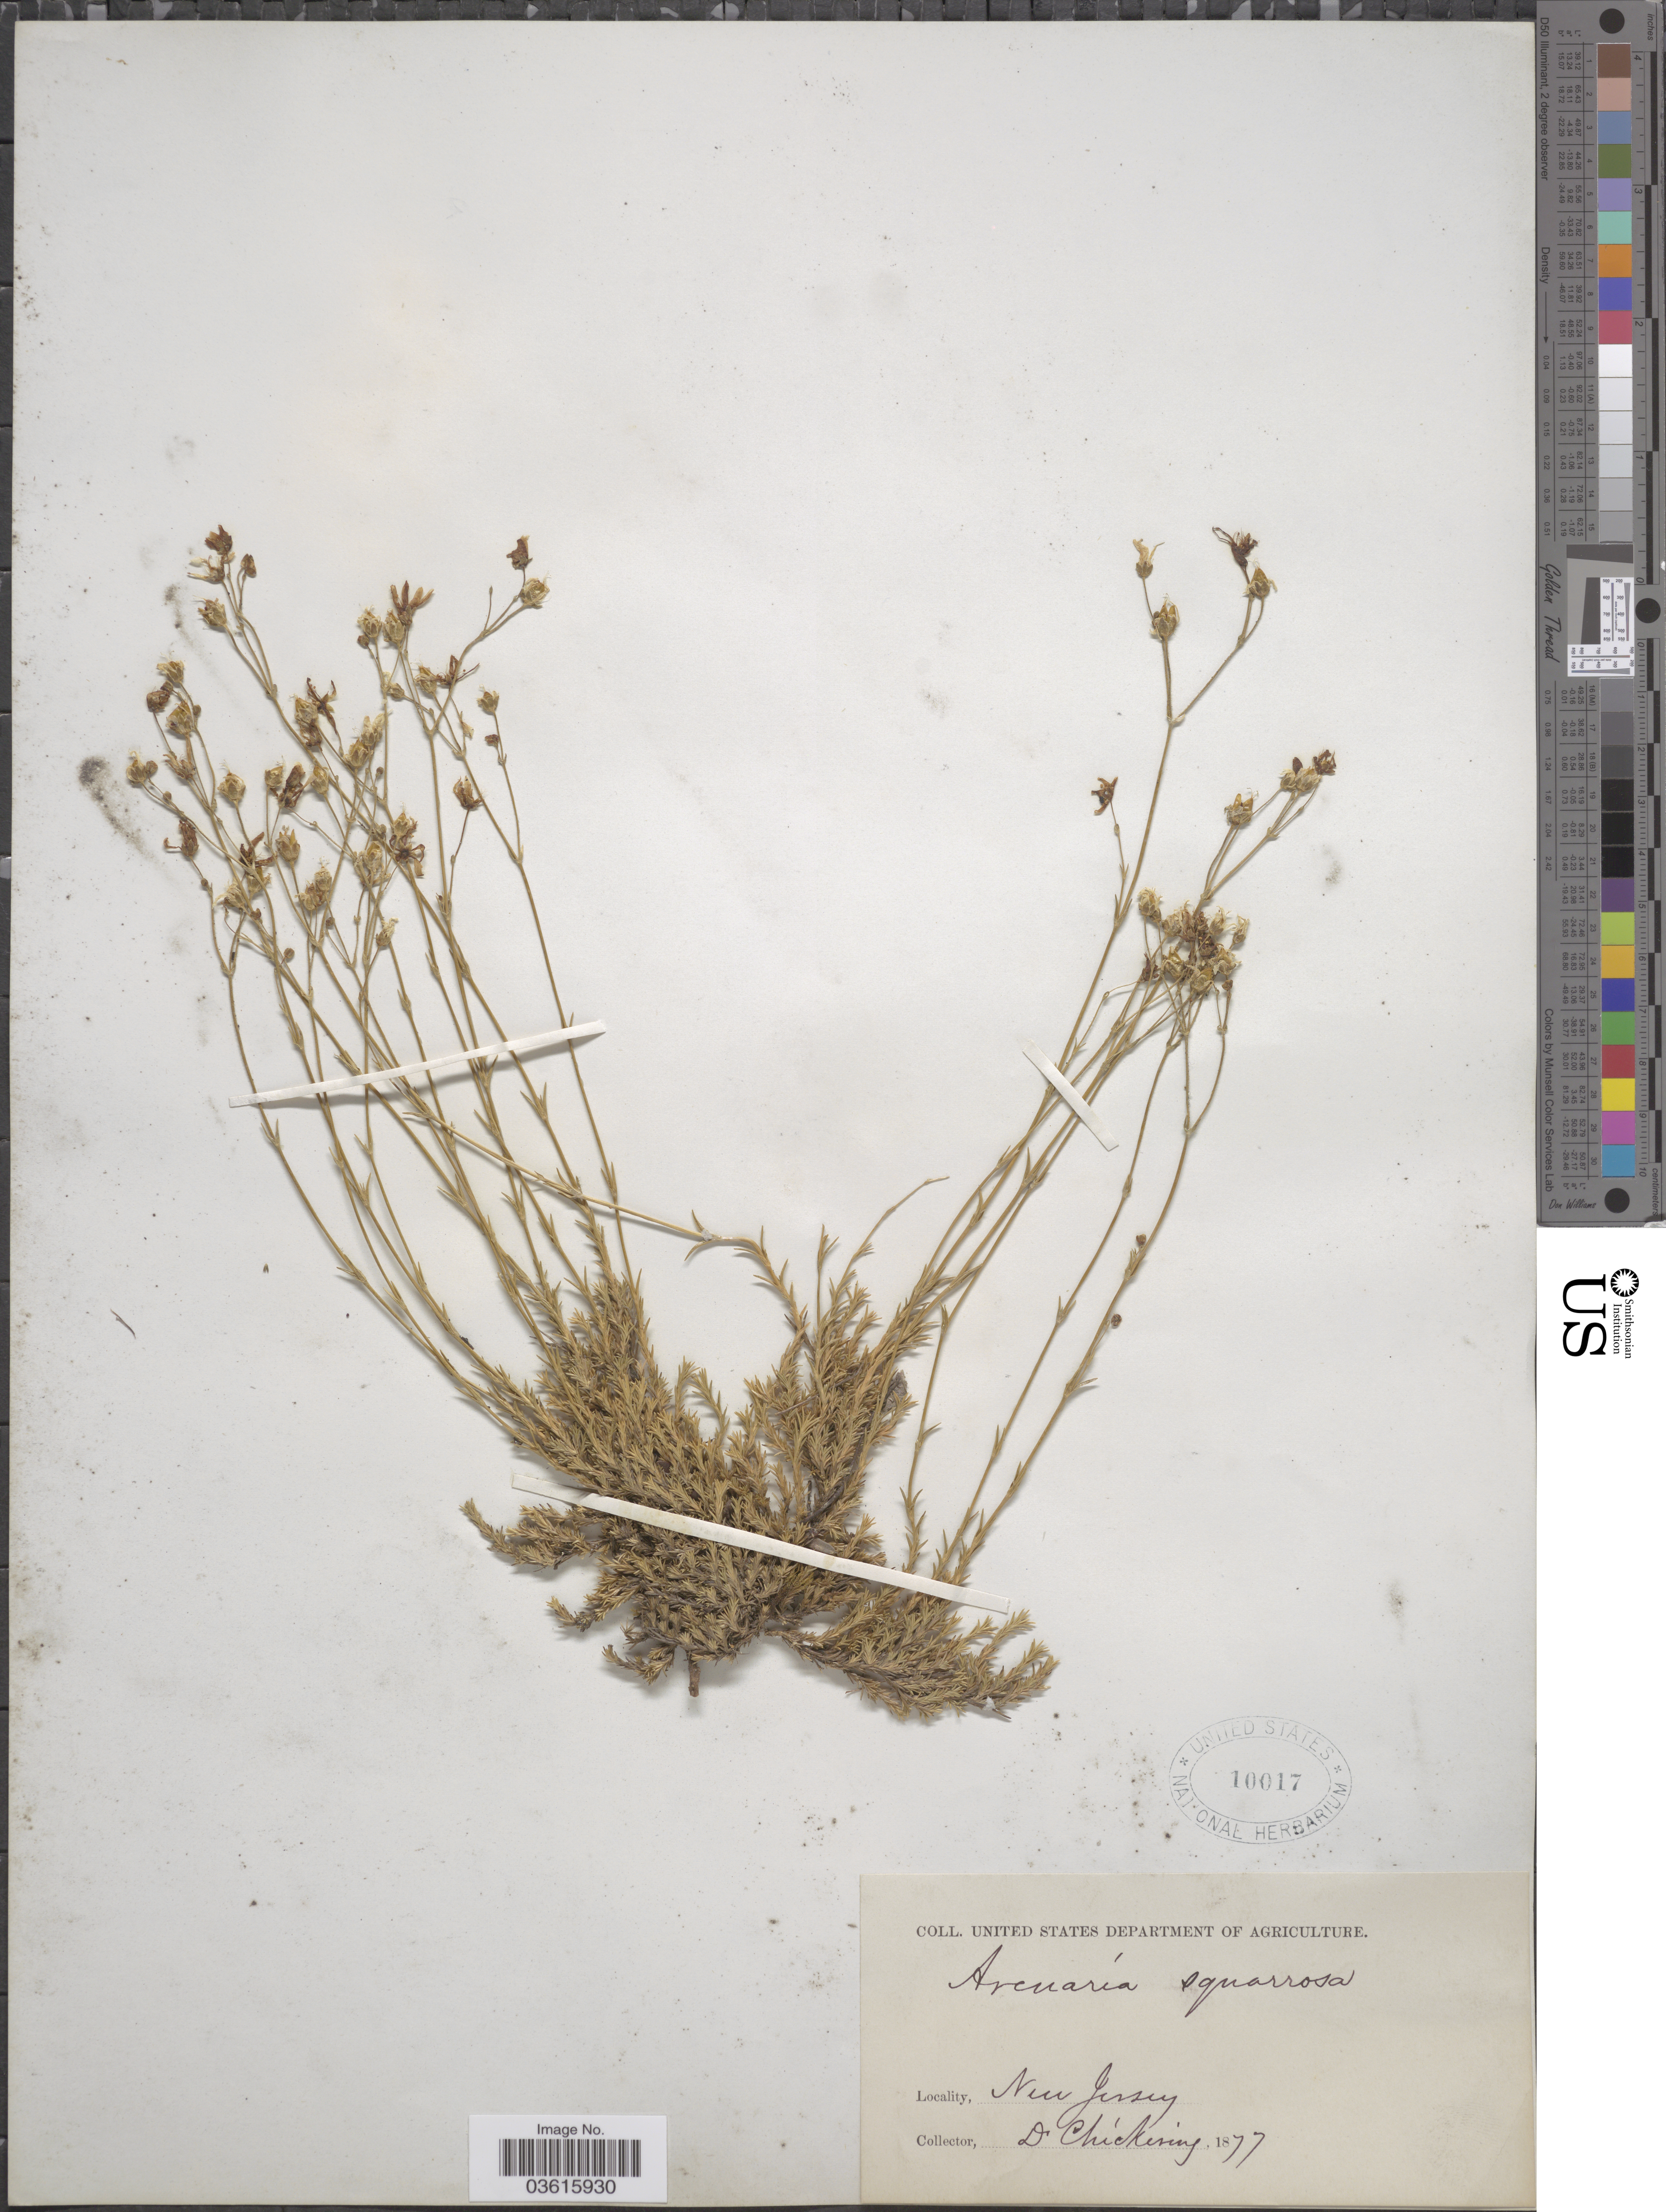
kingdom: Plantae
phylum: Tracheophyta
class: Magnoliopsida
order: Caryophyllales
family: Caryophyllaceae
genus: Minuartia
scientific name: Minuartia caroliniana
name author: (Walter) Mattf.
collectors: Chickering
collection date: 1877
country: United States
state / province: New Jersey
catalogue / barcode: US 10017